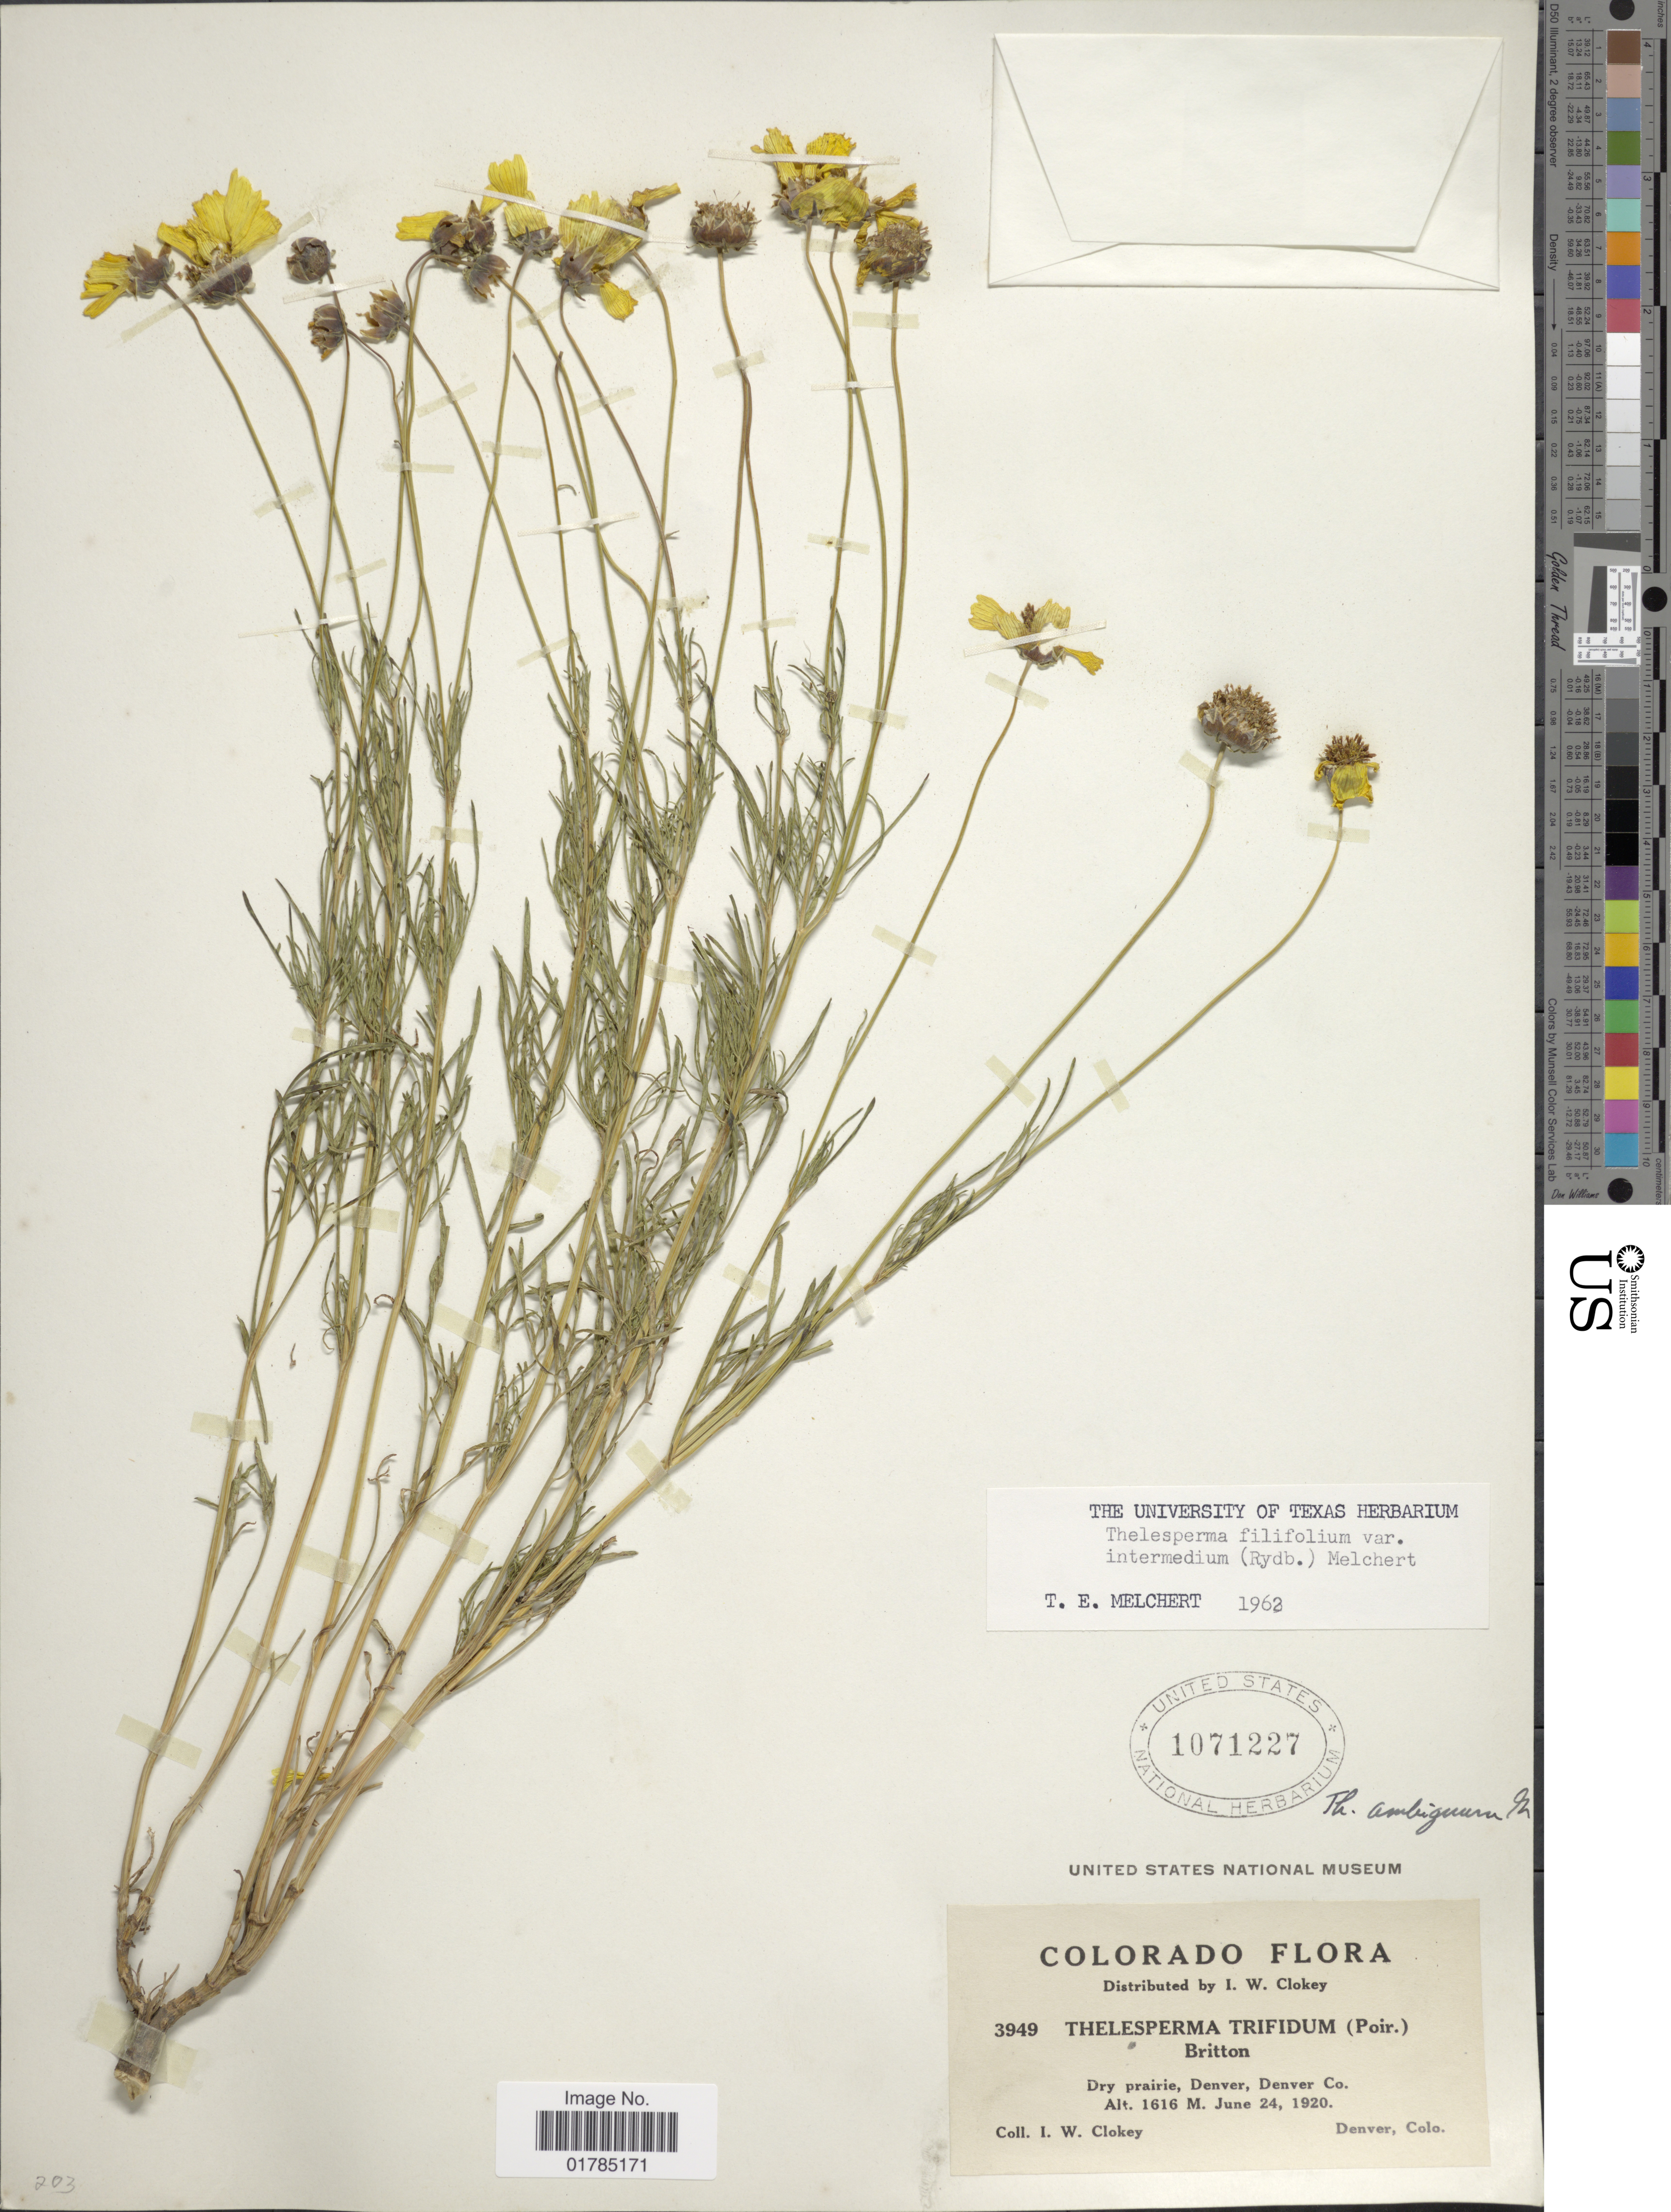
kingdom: Plantae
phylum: Tracheophyta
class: Magnoliopsida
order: Asterales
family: Asteraceae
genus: Thelesperma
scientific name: Thelesperma filifolium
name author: (Hook.) A. Gray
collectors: I. W. Clokey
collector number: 3949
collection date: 1920-06-24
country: United States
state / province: Colorado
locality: Denver, Denver Co.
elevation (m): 1616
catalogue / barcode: US 1071227